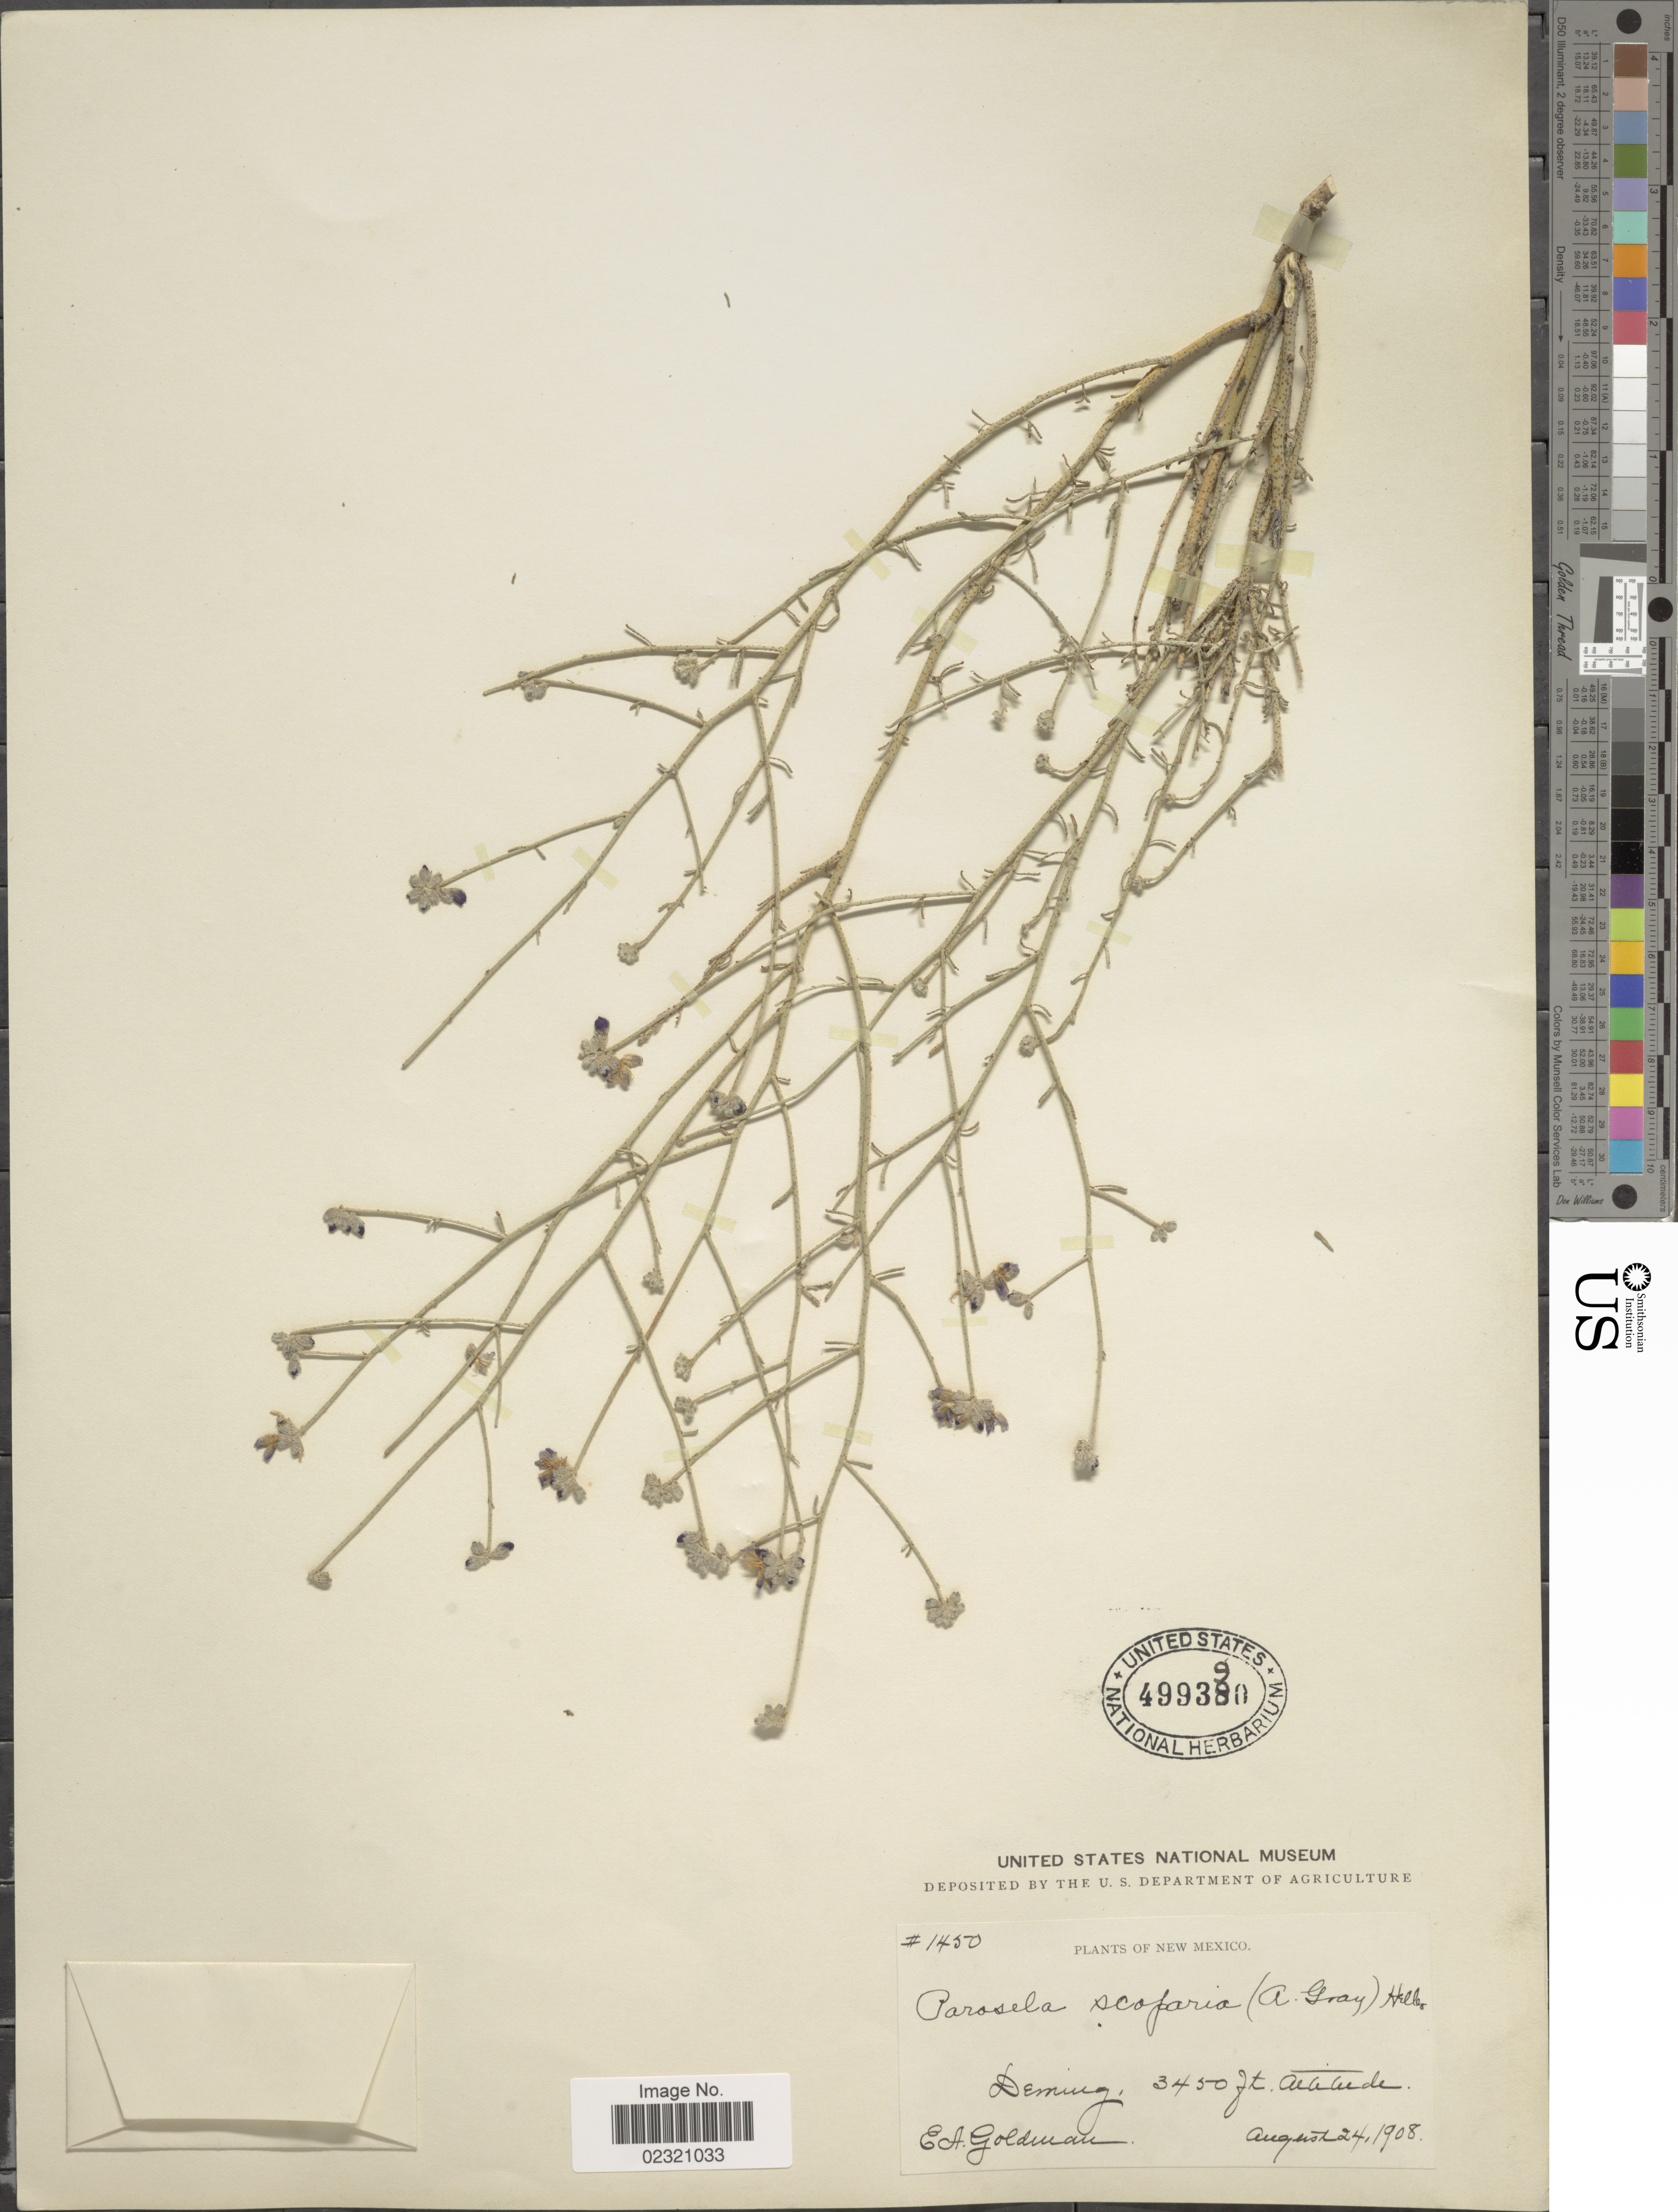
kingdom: Plantae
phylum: Tracheophyta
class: Magnoliopsida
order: Fabales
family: Fabaceae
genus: Psorothamnus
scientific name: Psorothamnus scoparius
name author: (A. Gray) Rydb.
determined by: Strong, M. T., (US), Smithsonian Institution - National Museum of Natural History (UNITED STATES)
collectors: E. A. Goldman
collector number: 1450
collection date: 1908-08-24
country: United States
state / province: New Mexico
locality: Deming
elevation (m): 1052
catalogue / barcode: US 499390